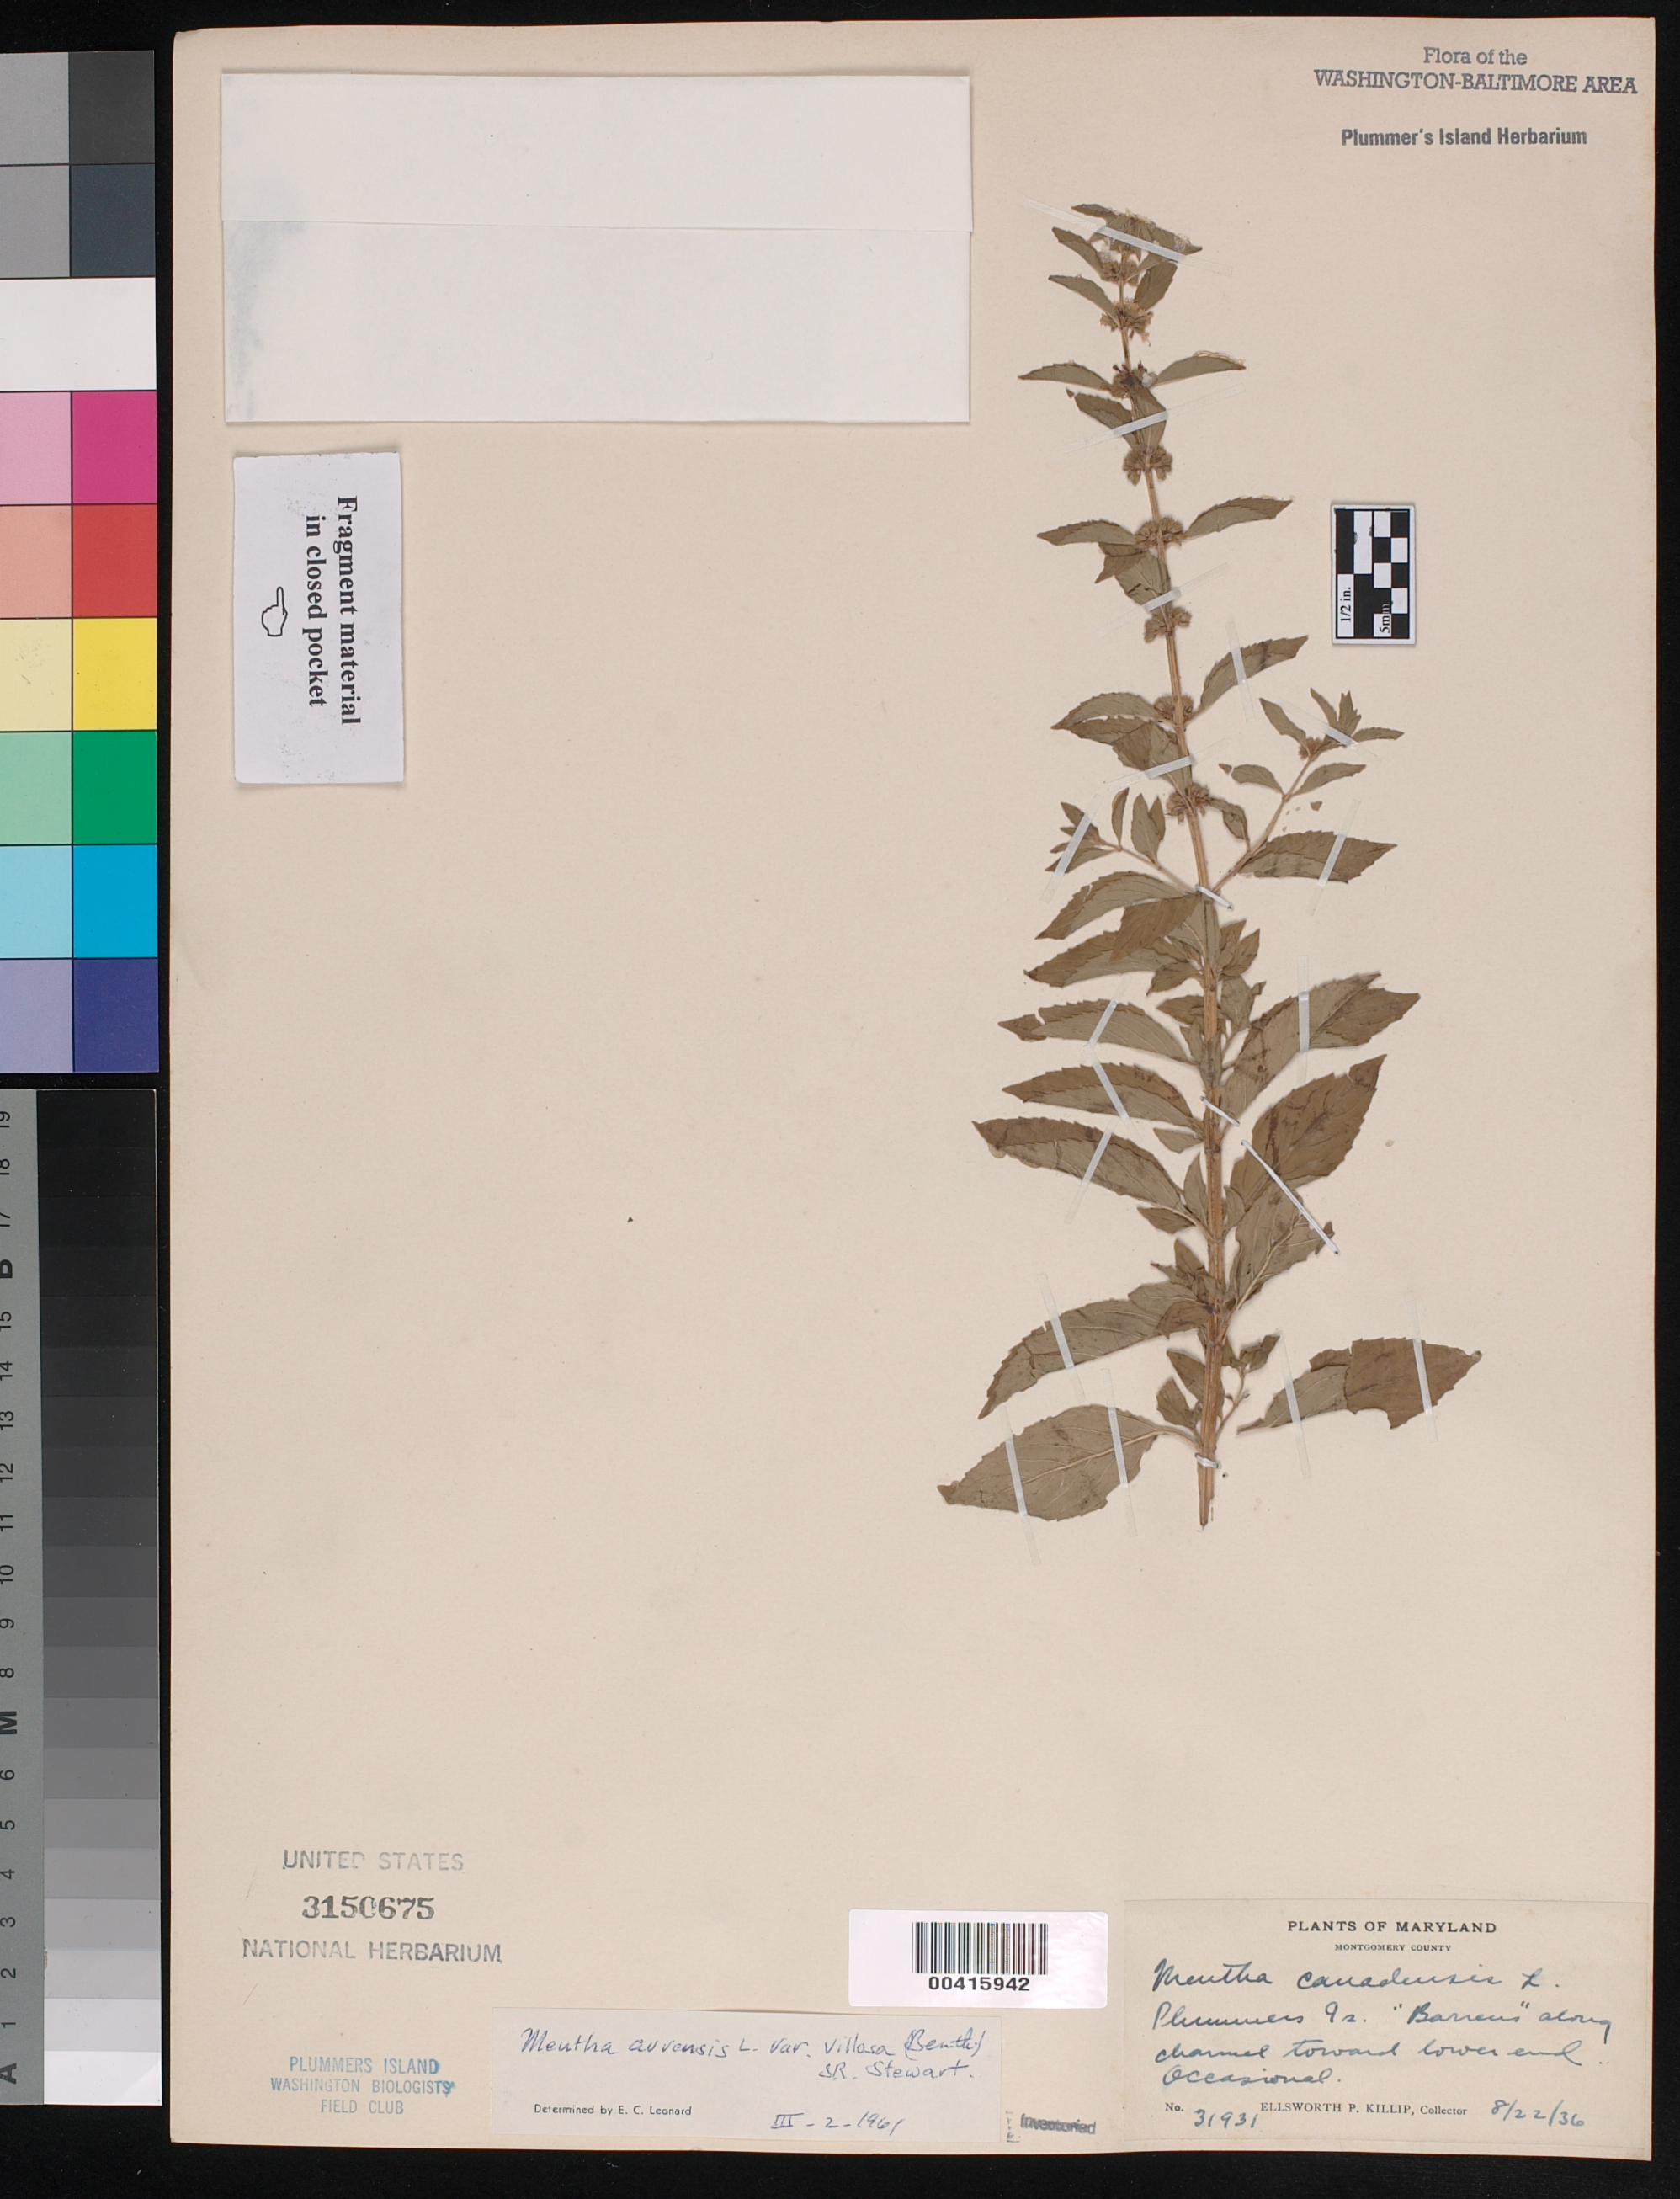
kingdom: Plantae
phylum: Tracheophyta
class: Magnoliopsida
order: Lamiales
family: Lamiaceae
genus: Mentha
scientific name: Mentha arvensis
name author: L.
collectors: E. P. Killip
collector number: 31931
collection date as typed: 22 Aug 1936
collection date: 1936-08-22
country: United States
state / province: Maryland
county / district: Montgomery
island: Plummers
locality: Plummer's Island; "barrens" along channel toward lower end C. & O. Canal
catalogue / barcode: US 3150675